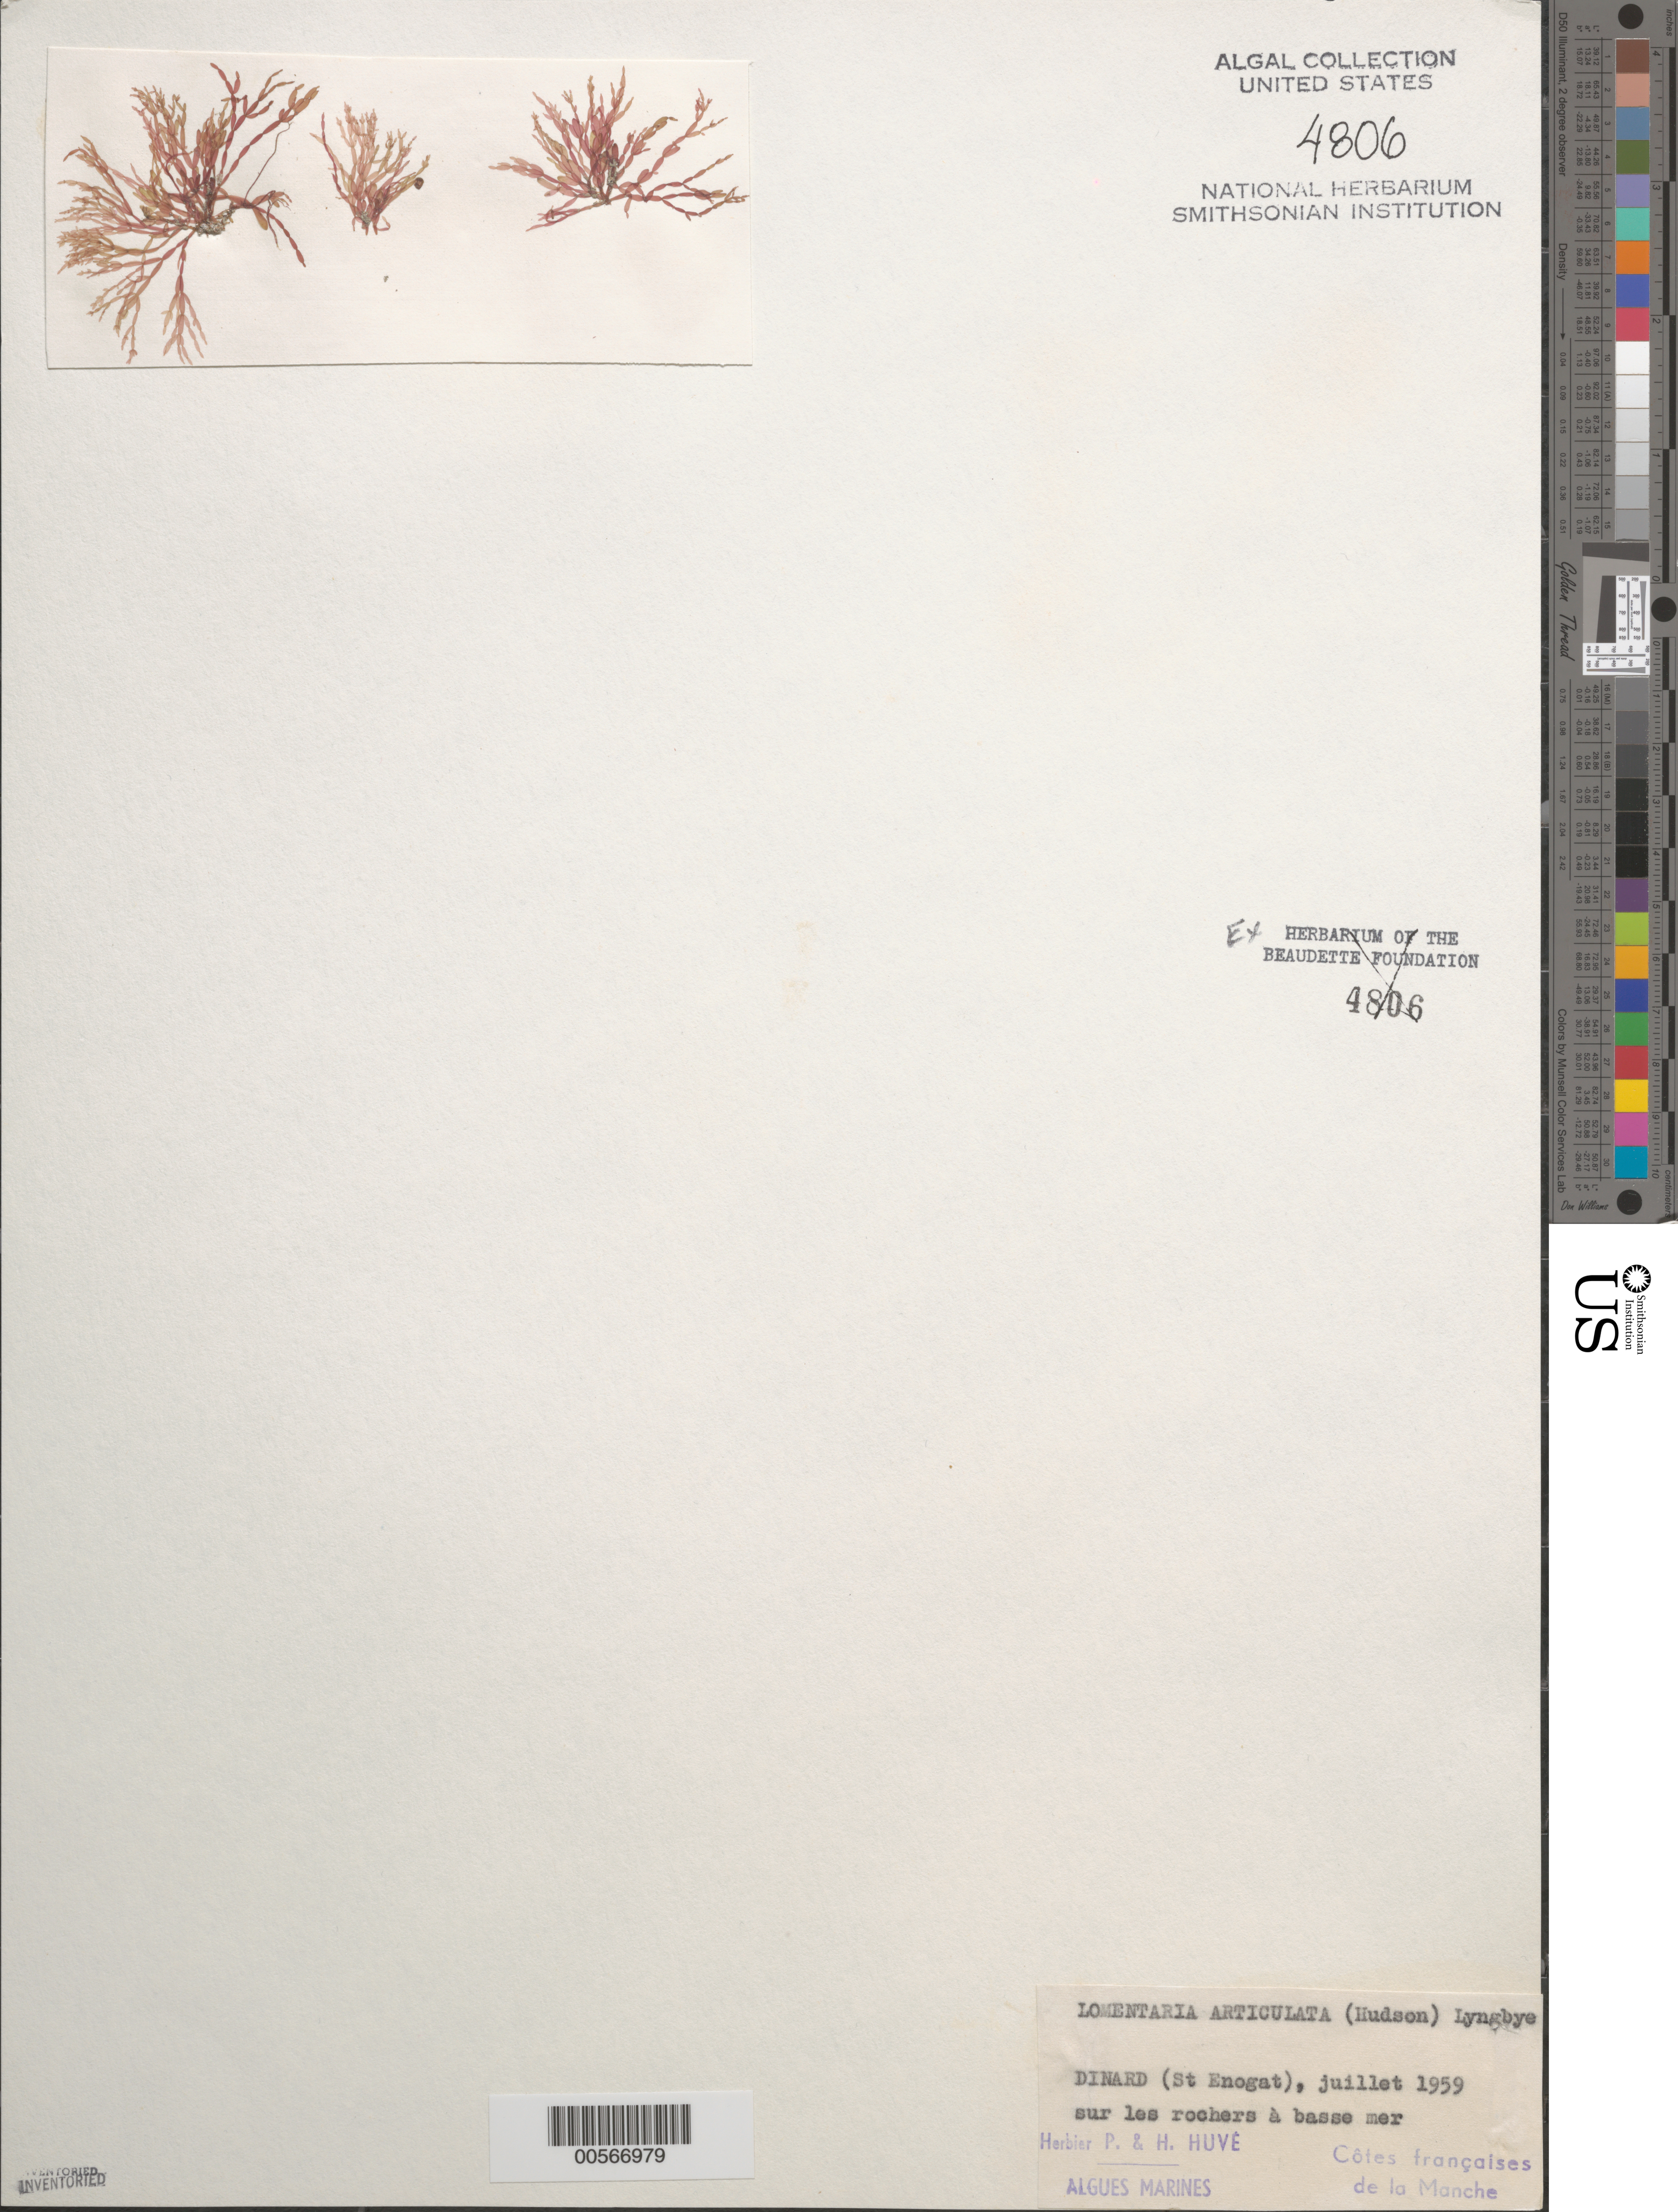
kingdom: Plantae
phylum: Rhodophyta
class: Florideophyceae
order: Rhodymeniales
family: Lomentariaceae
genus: Lomentaria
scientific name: Lomentaria articulata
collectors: P. Huve & H. Huve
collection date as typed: Jul 1959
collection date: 1959-07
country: France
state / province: Bretagne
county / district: Ille-et-Vilaine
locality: St. Enogat, Dinard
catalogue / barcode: US 4806